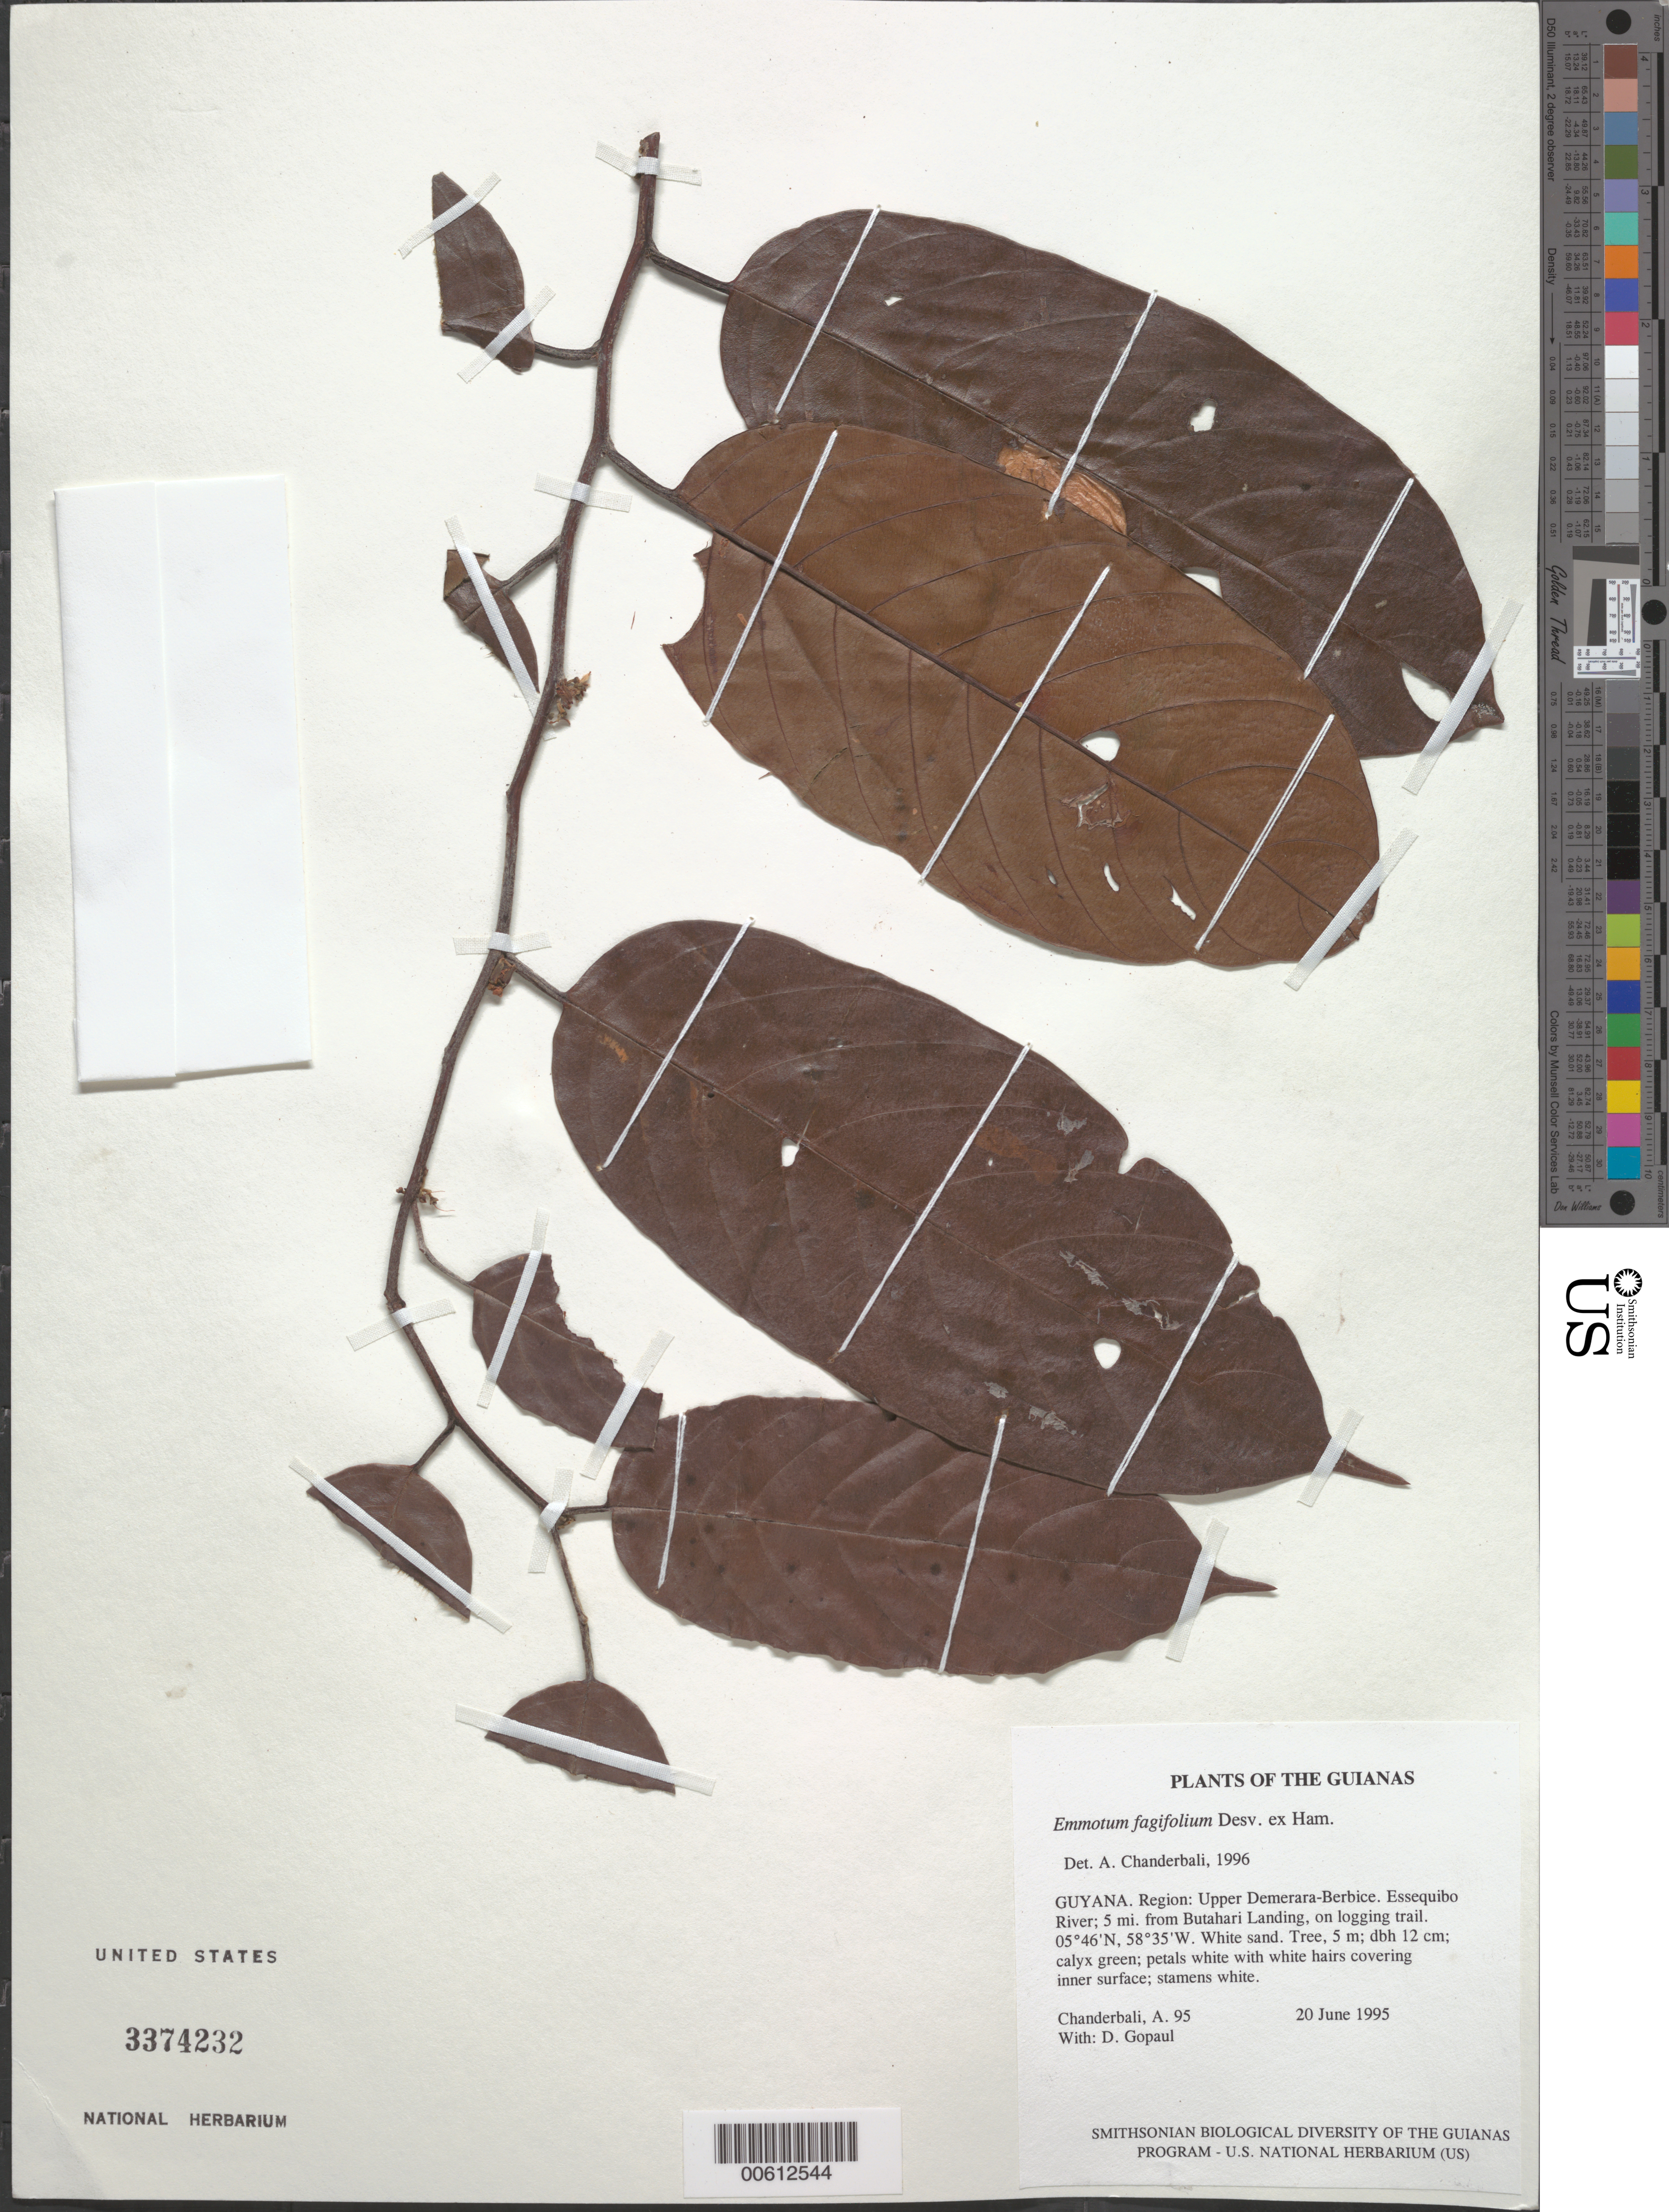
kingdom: Plantae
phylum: Tracheophyta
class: Magnoliopsida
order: Metteniusales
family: Metteniusaceae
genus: Emmotum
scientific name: Emmotum fagifolium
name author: Desv. ex Ham.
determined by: Chanderbali, Andre Shashi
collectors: A. S. Chanderbali & D. Gopaul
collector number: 0095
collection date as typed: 20 June 1995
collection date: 1995-06-20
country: Guyana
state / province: U. Demerara-Berbice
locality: Essequibo River; 5 mi. from Butahari Landing, on logging trail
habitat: White sand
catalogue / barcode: US 3374232